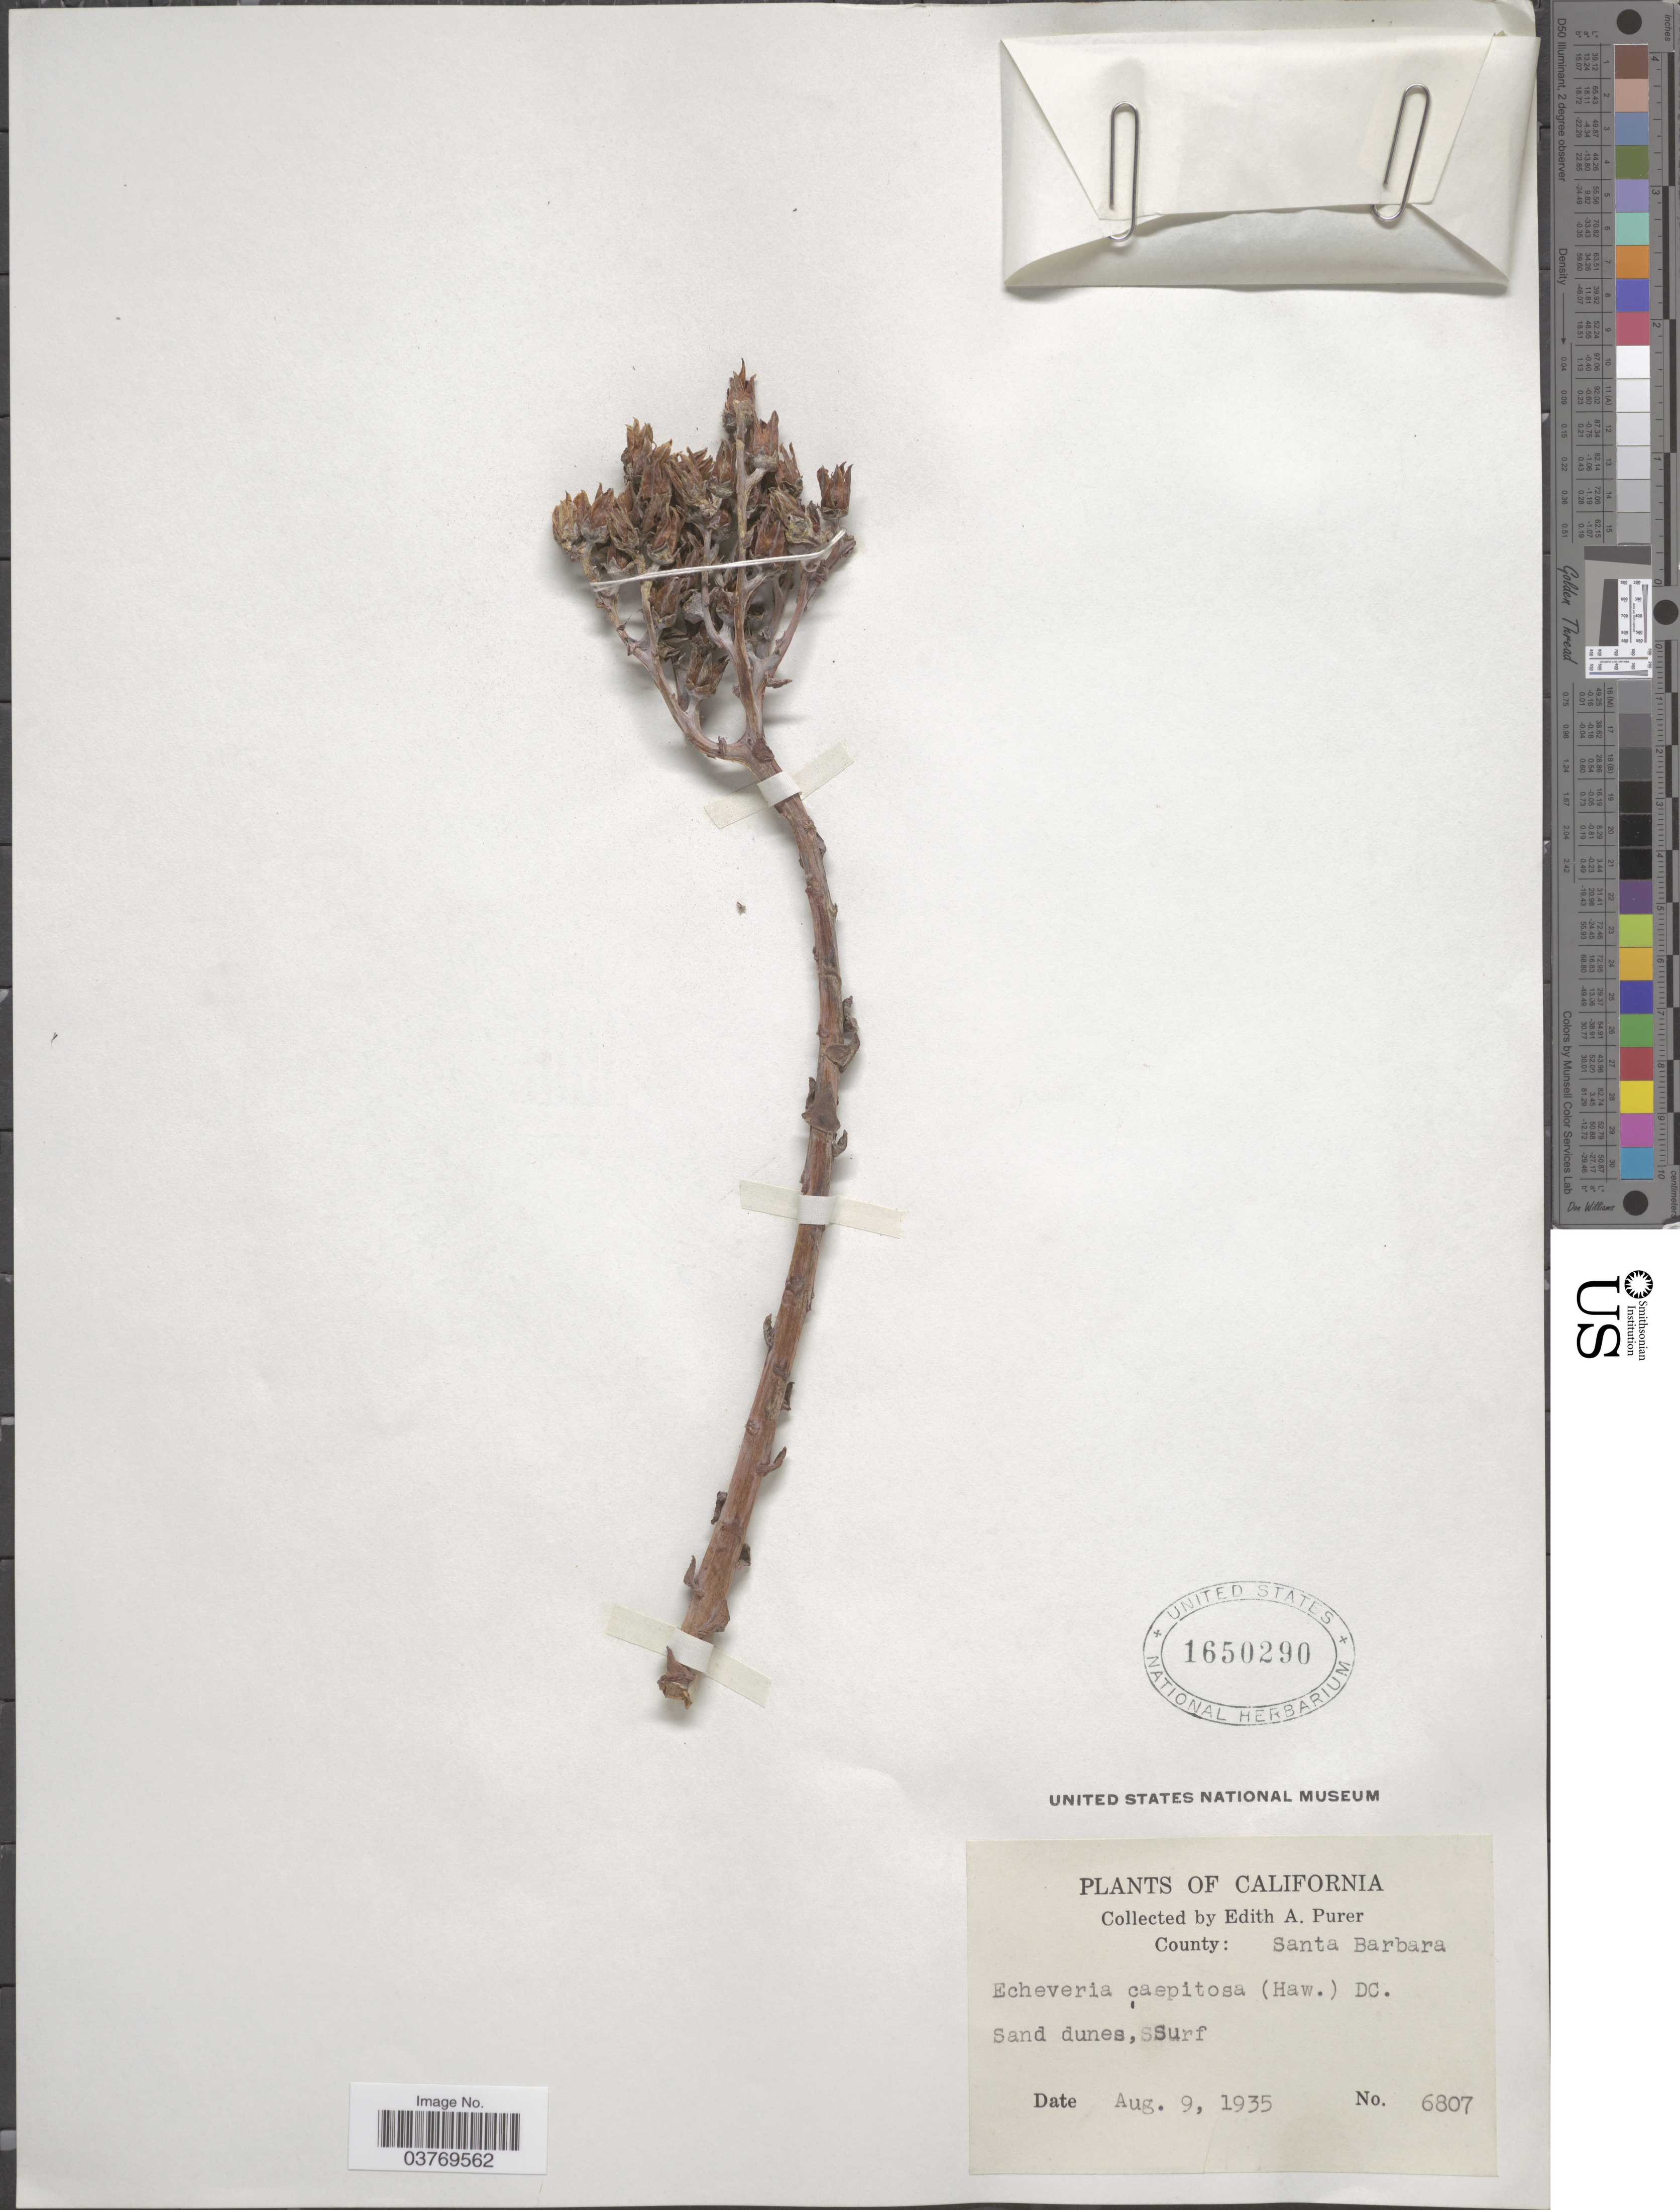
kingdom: Plantae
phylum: Tracheophyta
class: Magnoliopsida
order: Saxifragales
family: Crassulaceae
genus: Dudleya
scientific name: Dudleya caespitosa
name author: (Haw.) Britton & Rose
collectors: E. Purer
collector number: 6807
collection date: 1935-08-09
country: United States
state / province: California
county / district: Santa Barbara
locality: County: Santa Barbara. Sand dunes, Surf.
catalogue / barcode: US 1650290